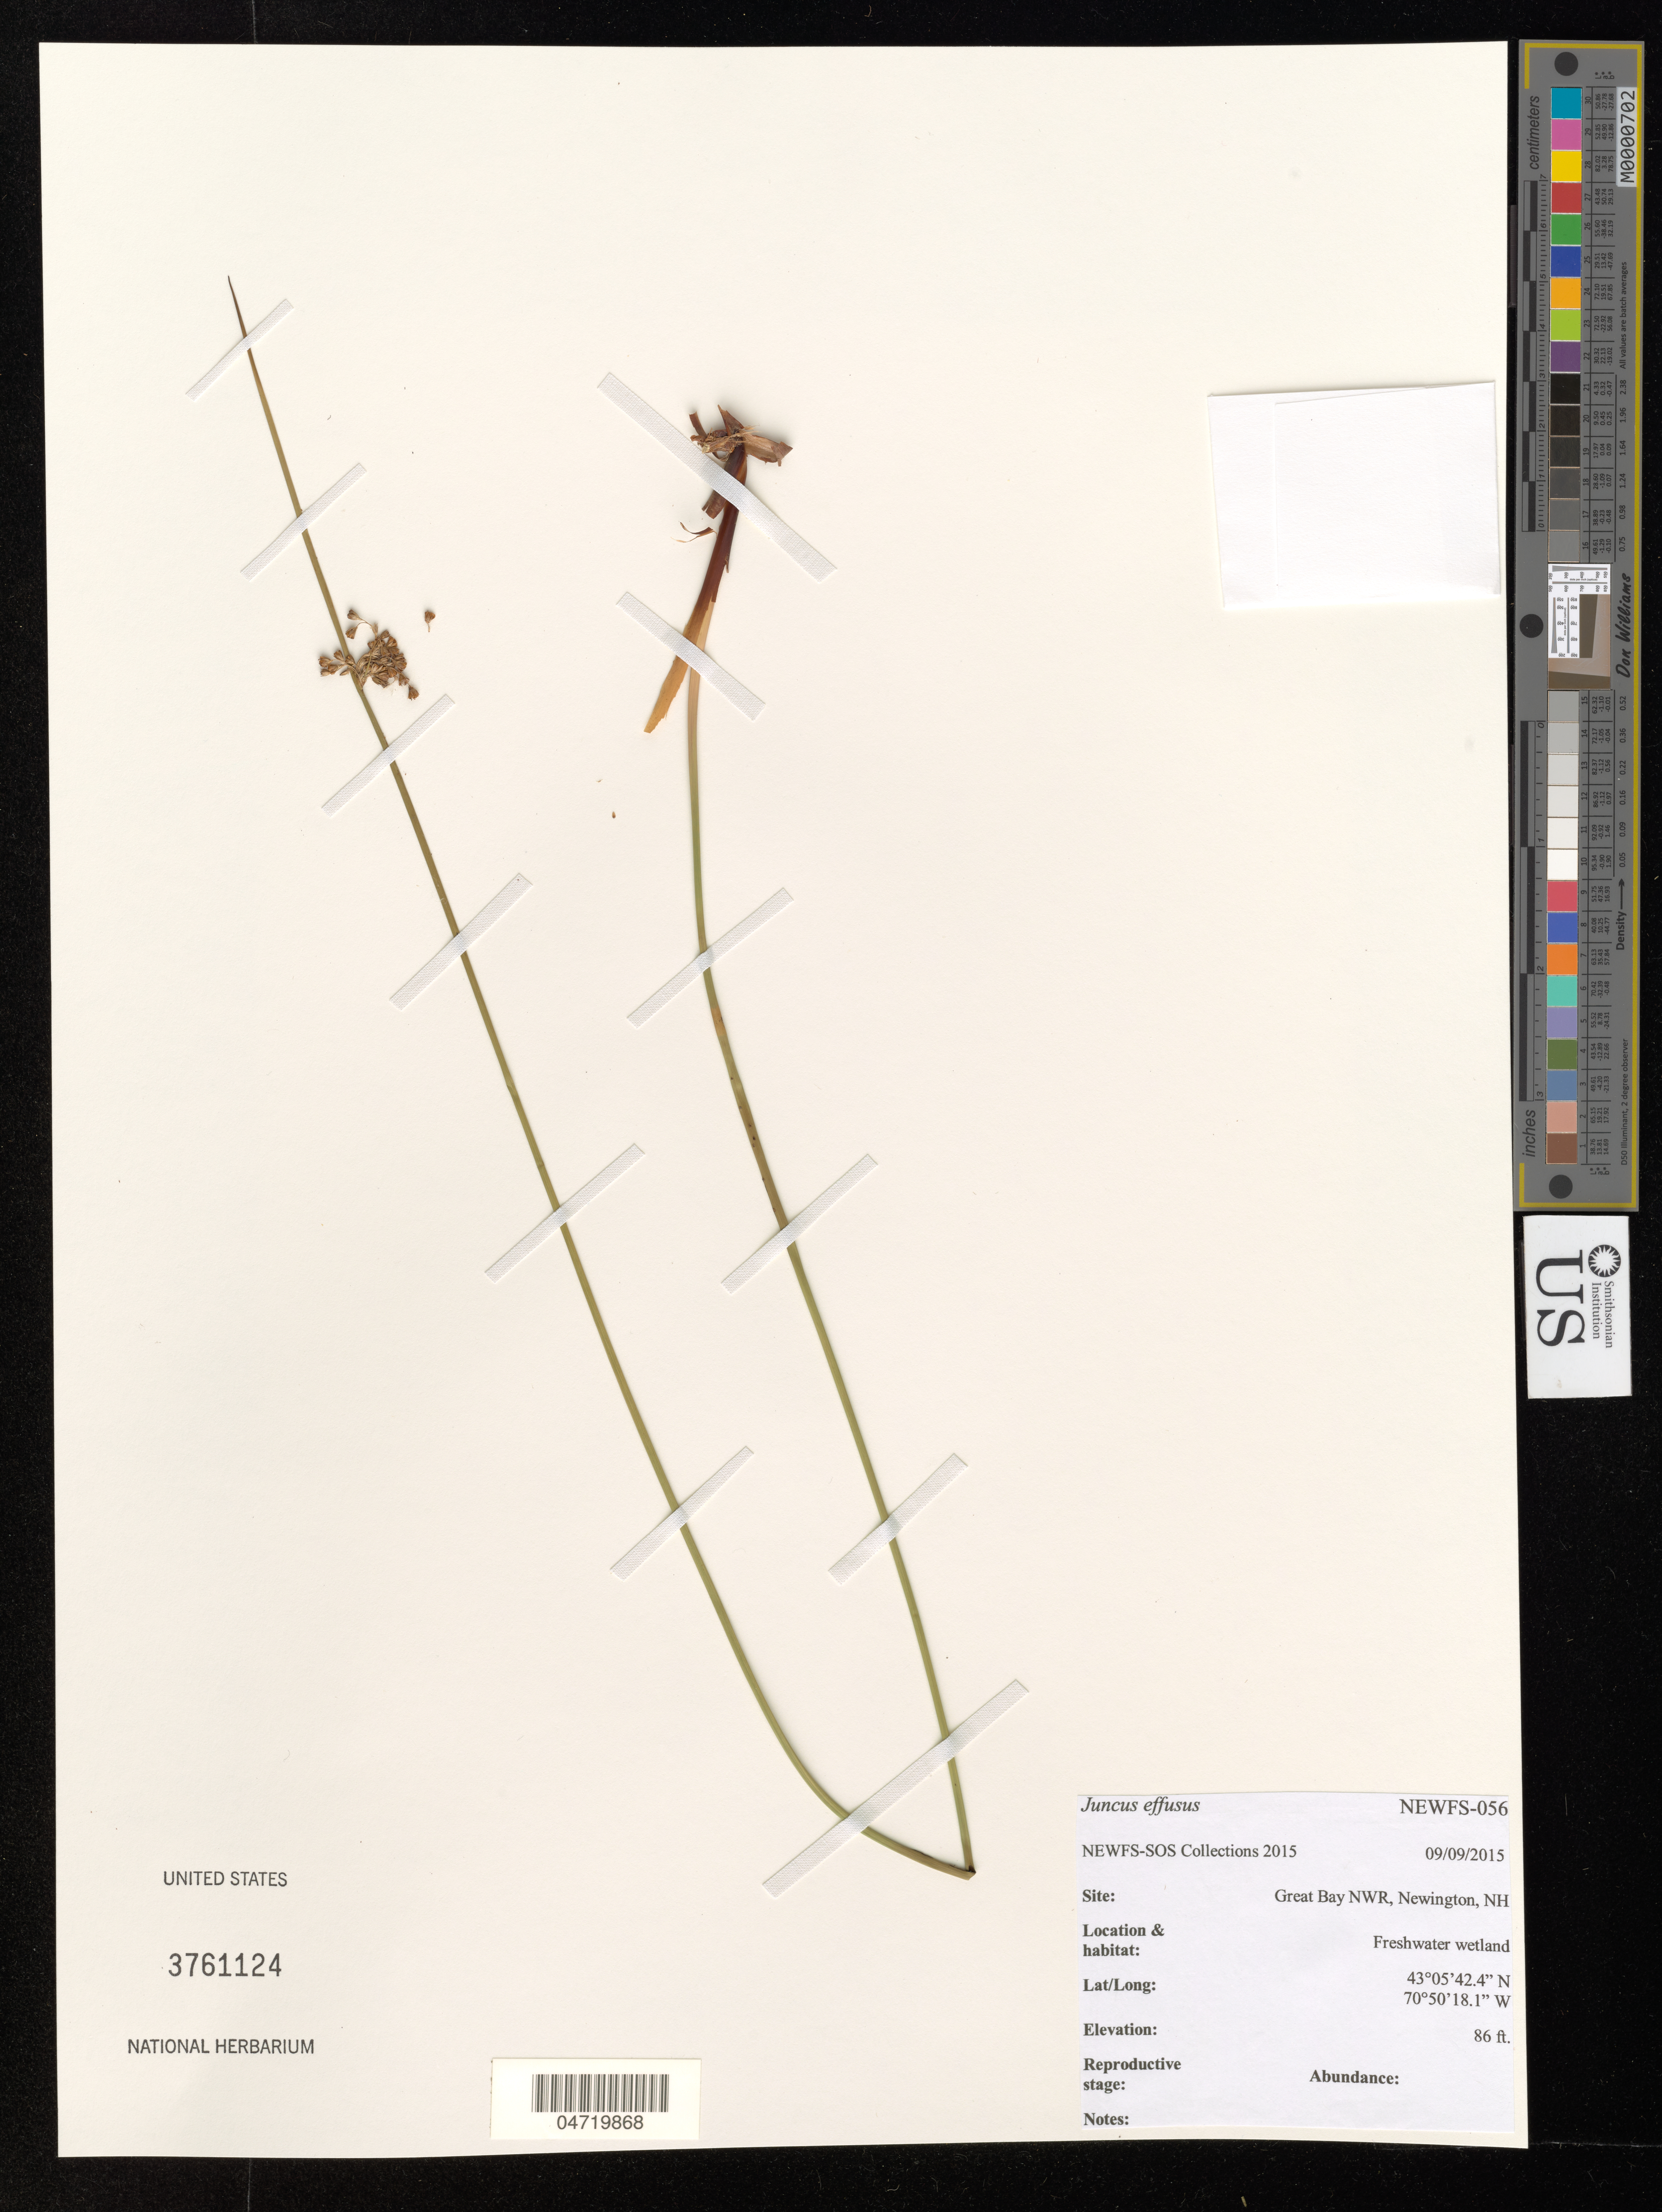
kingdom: Plantae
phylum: Tracheophyta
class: Liliopsida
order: Poales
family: Juncaceae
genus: Juncus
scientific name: Juncus effusus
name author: L.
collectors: NEWFS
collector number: NEWFS-056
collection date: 2015-09-09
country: United States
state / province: New Hampshire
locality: Great Bay NWR, Newington.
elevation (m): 26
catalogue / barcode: US 3761124